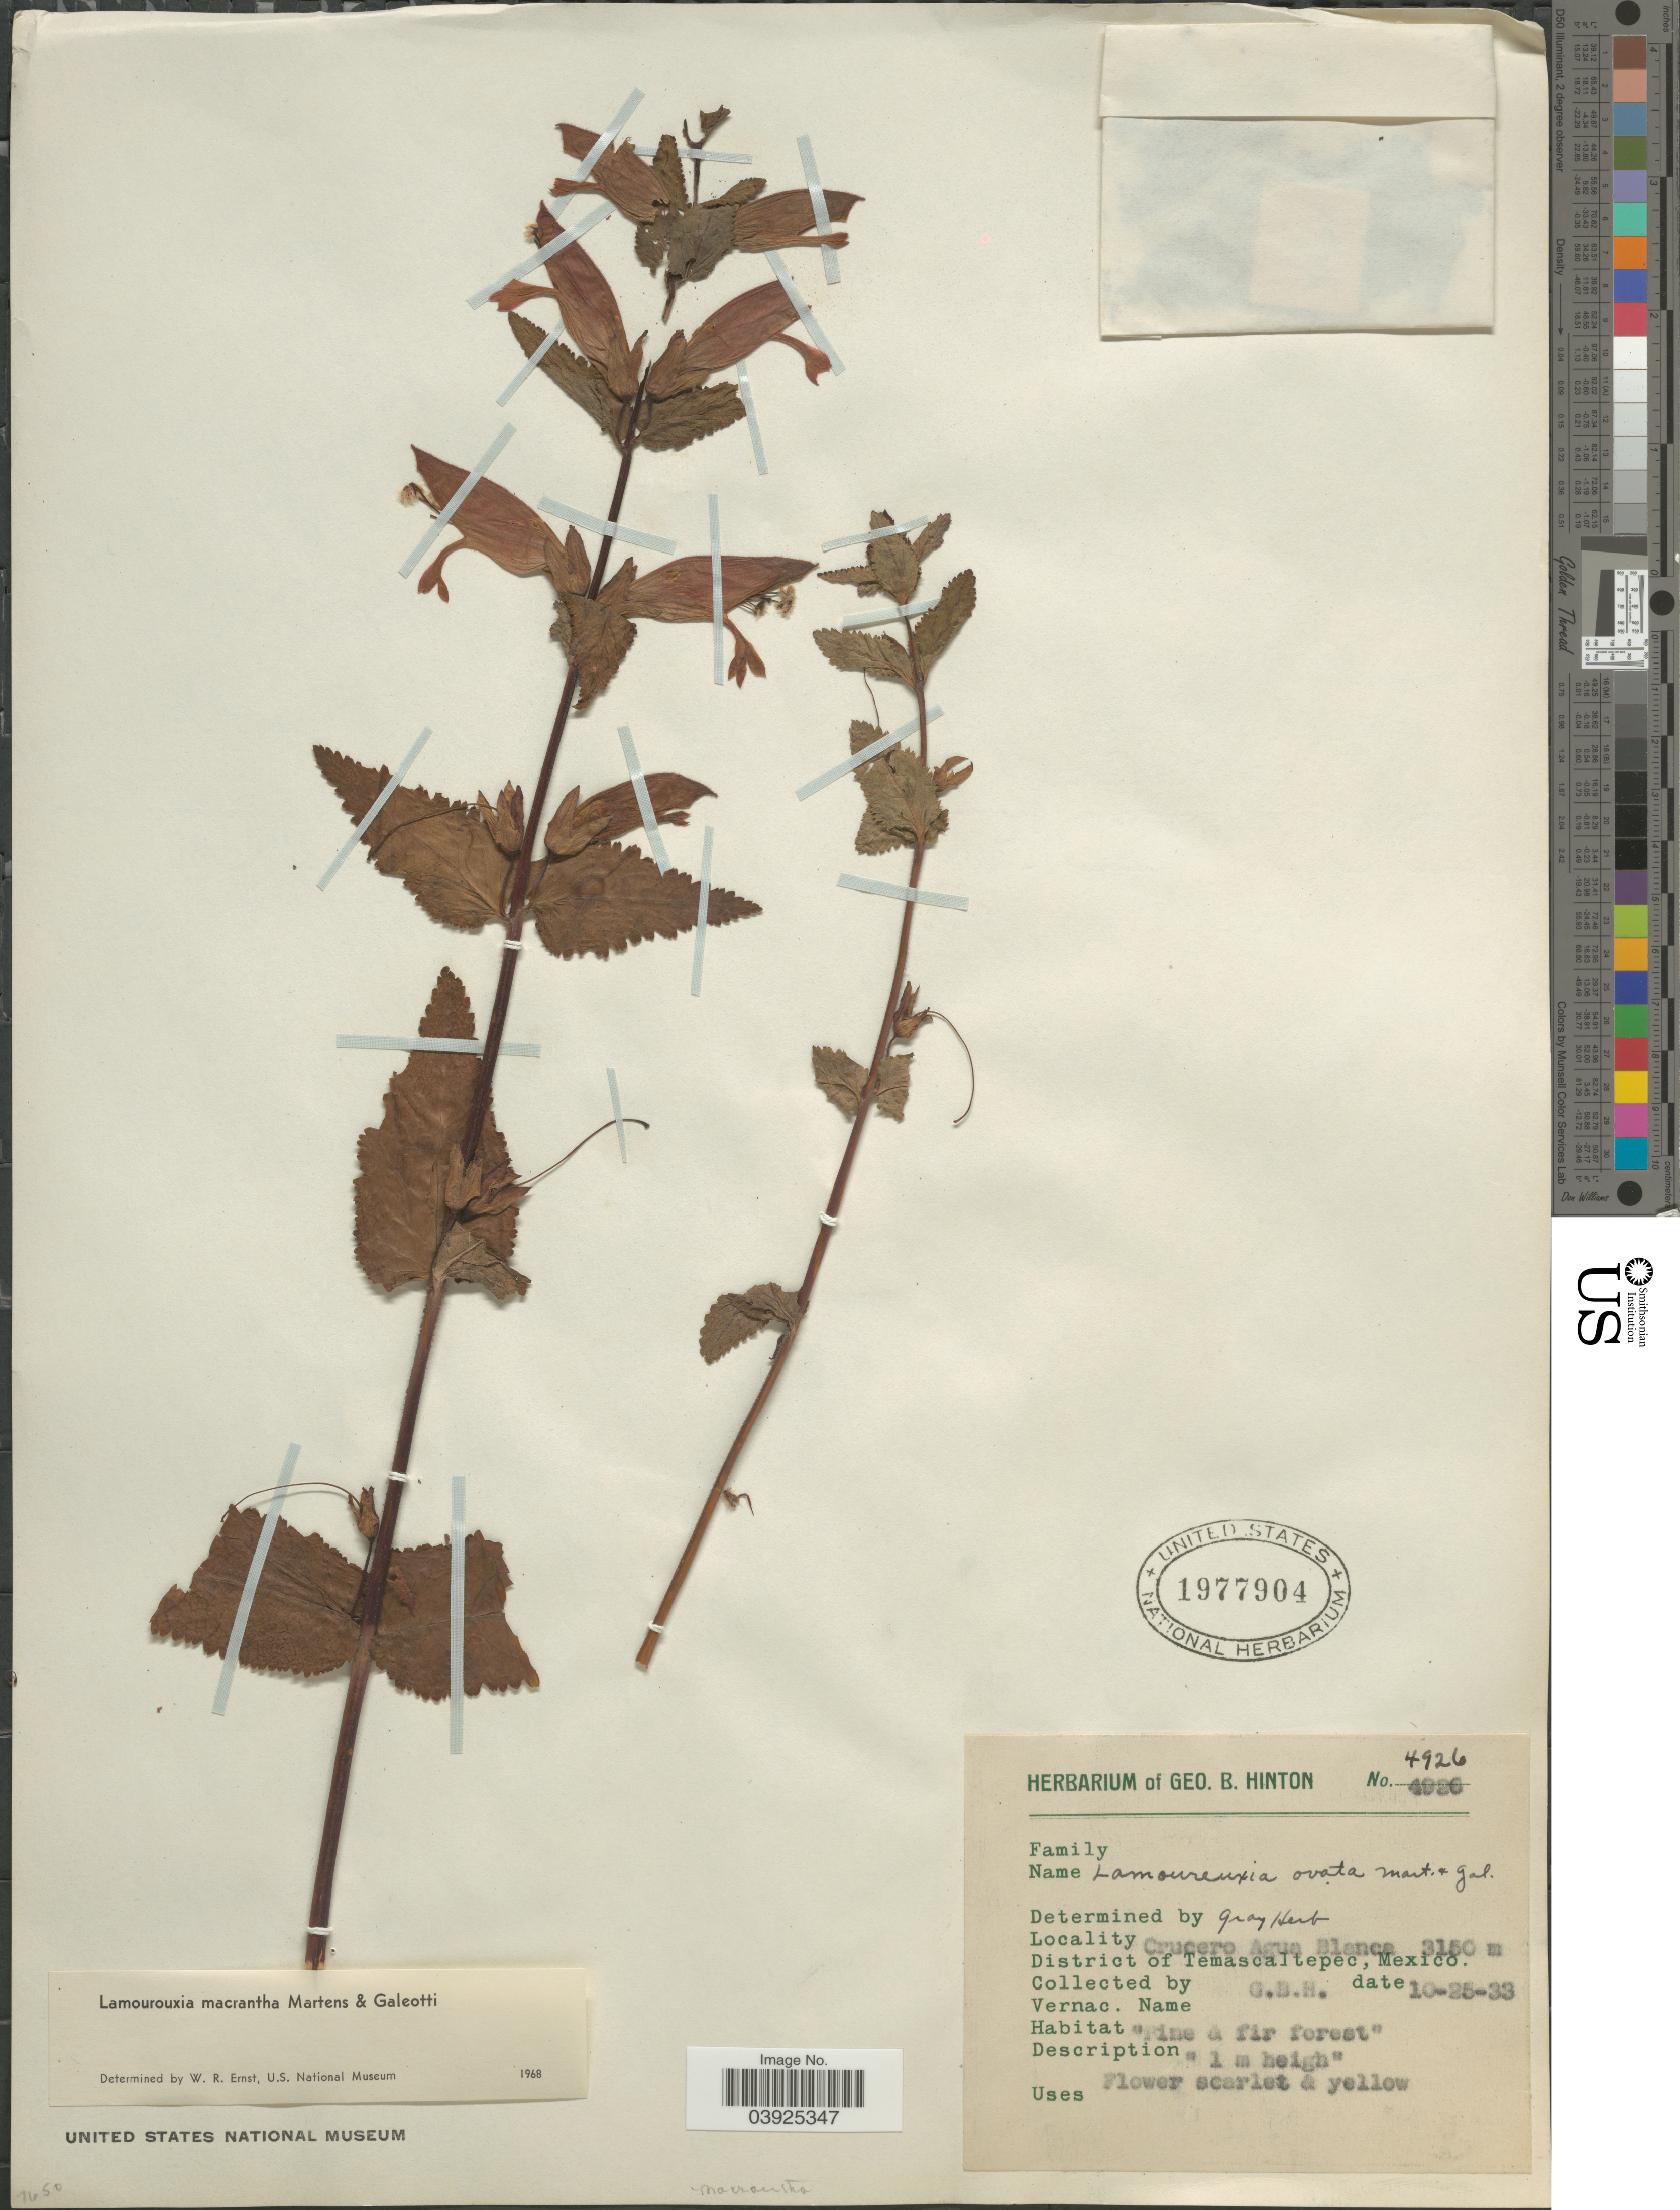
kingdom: Plantae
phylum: Tracheophyta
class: Magnoliopsida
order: Lamiales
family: Orobanchaceae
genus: Lamourouxia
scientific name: Lamourouxia macrantha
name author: M. Martens & Galeotti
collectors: G. B. Hinton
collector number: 4926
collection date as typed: Transcribed d/m/y: 25/10/33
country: Mexico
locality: Crucero Agua Blanca. District of Temascaltepec.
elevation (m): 3150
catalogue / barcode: US 1977904